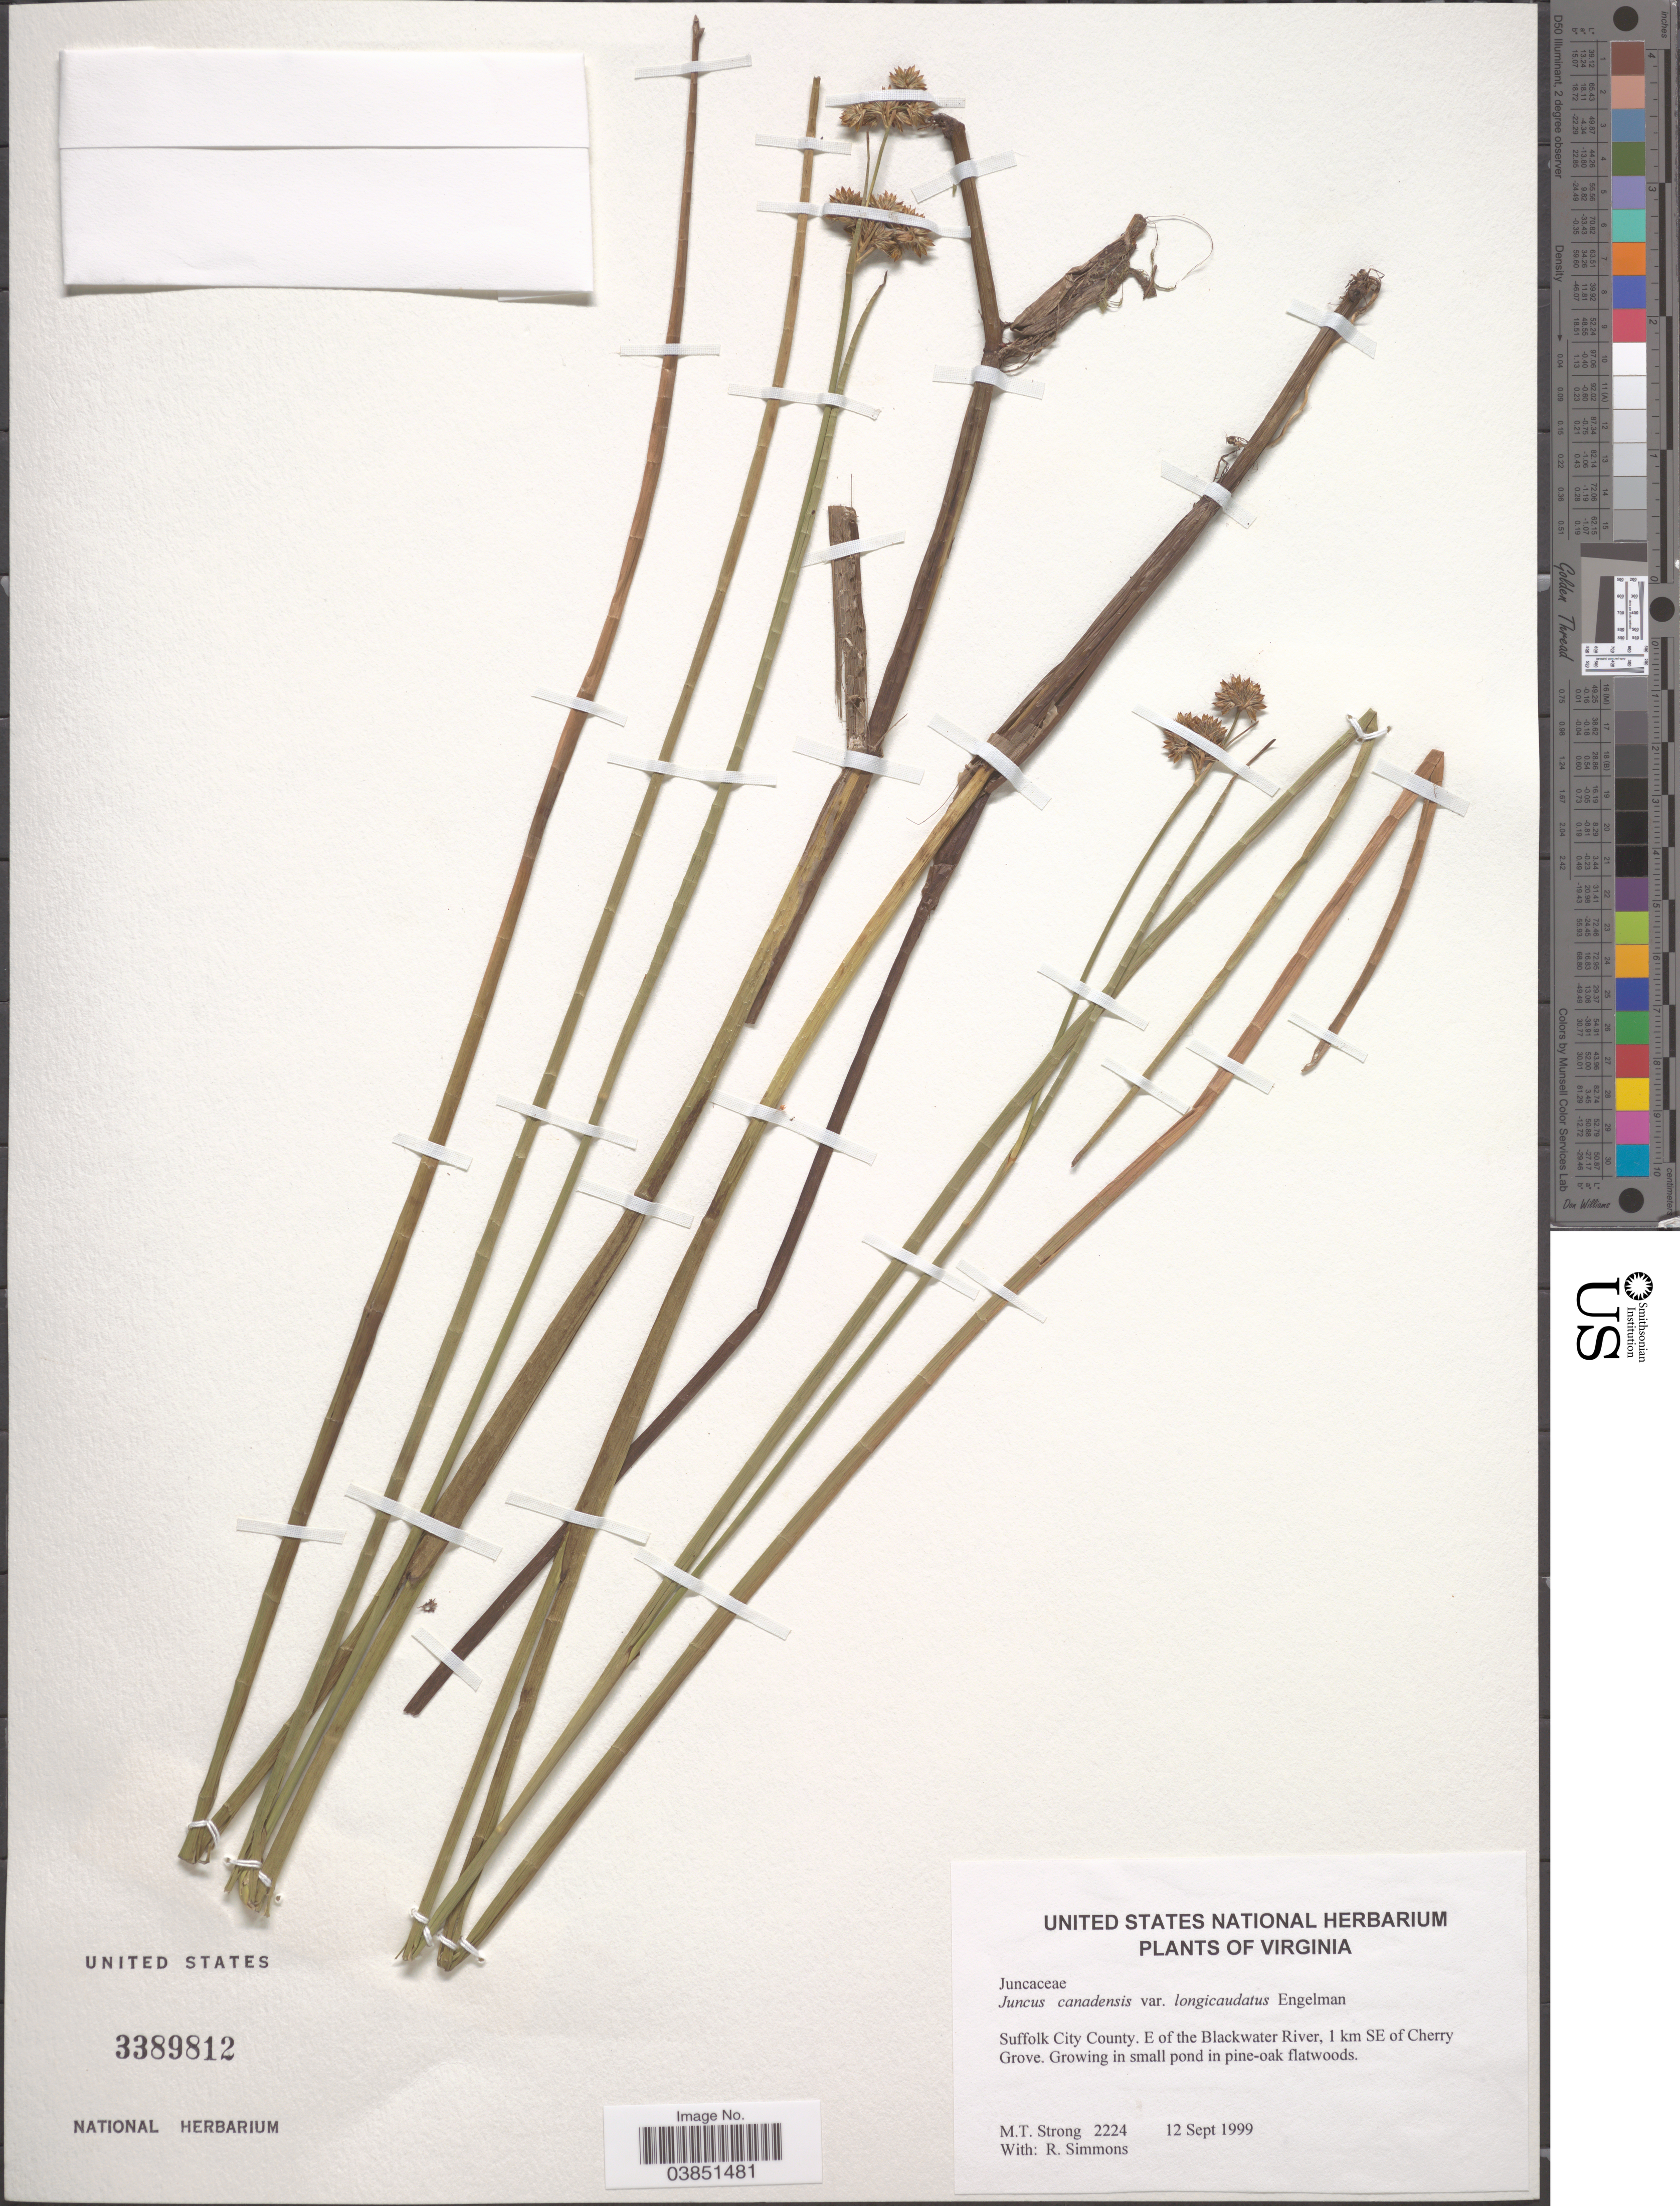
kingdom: Plantae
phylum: Tracheophyta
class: Liliopsida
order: Poales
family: Juncaceae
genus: Juncus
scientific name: Juncus canadensis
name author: J. Gay ex Laharpe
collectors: M. T. Strong & R. Simmons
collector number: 2224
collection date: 1999-09-12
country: United States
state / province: Virginia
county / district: City of Suffolk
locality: Suffolk City County. E of the Blackwater River, 1 km SE of Cherry Grove.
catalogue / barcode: US 3389812